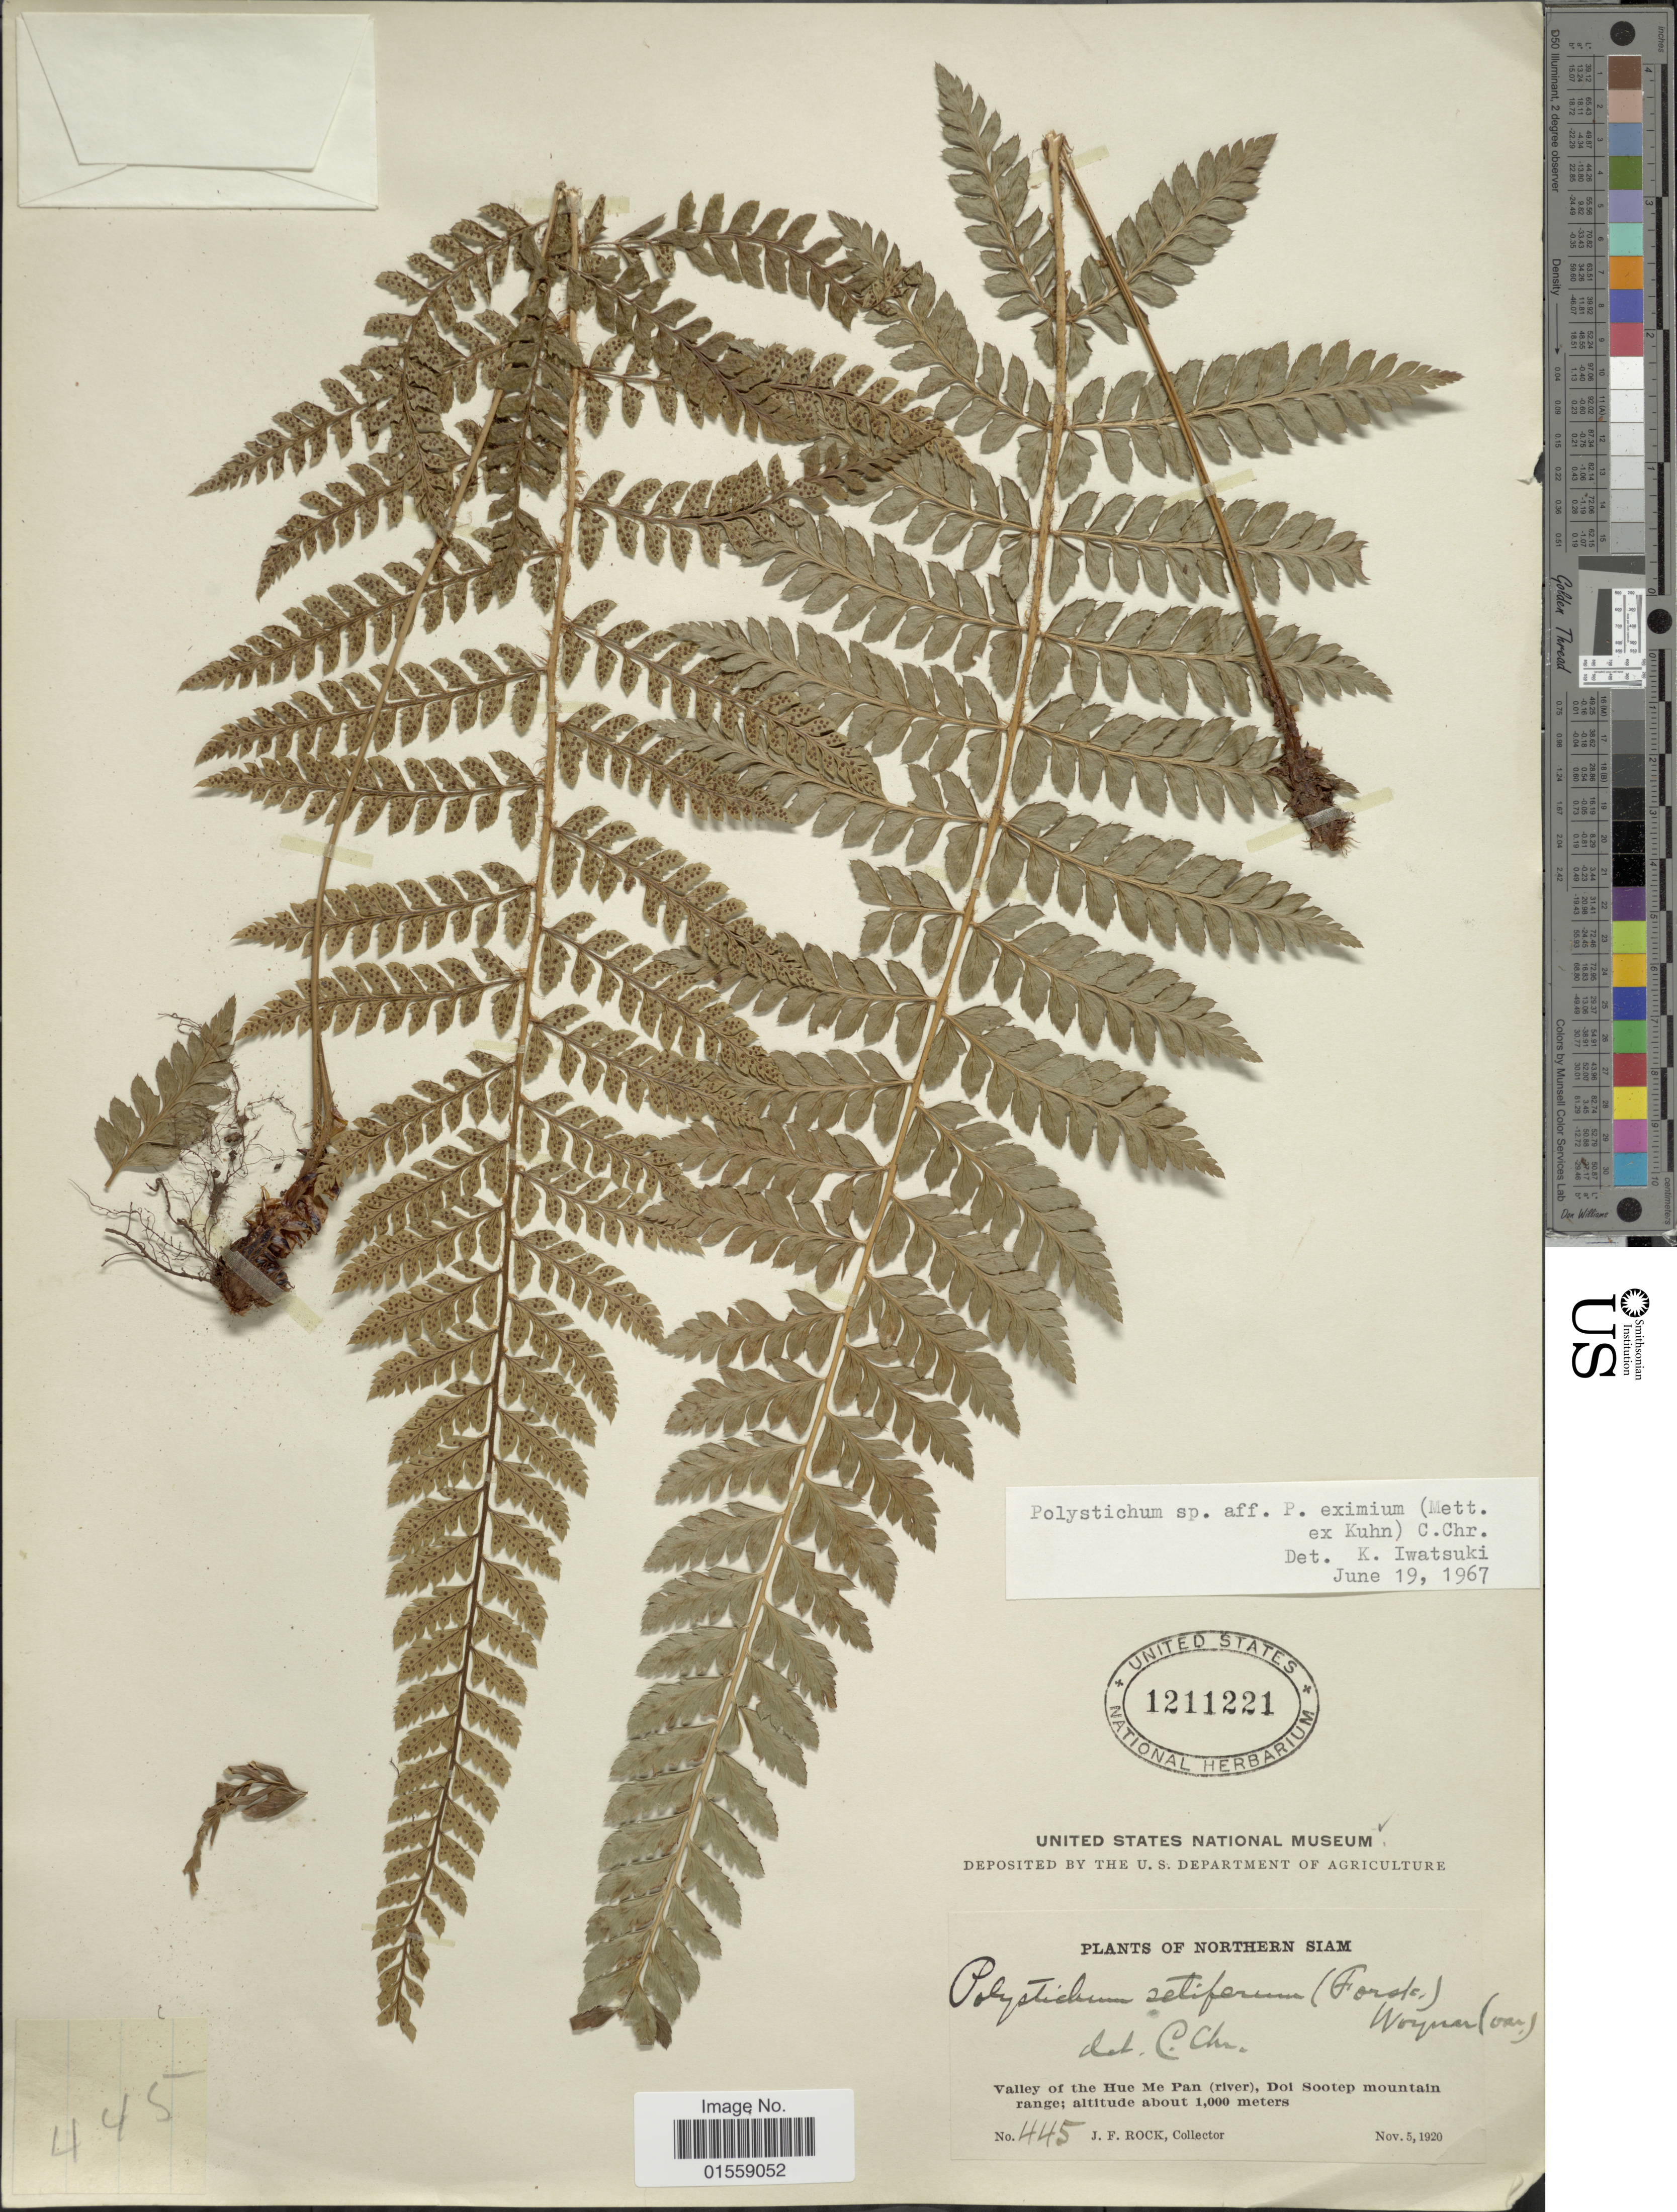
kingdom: Plantae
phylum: Tracheophyta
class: Polypodiopsida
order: Polypodiales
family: Dryopteridaceae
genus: Polystichum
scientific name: Polystichum eximium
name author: (Mett. ex Kuhn) C. Chr.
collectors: J. Rock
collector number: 445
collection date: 1920-11-05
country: Thailand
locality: Northern Siam, Valley of the Hue Me Pan (river), Doi Sootep mountain range.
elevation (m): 1000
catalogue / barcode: US 1211221